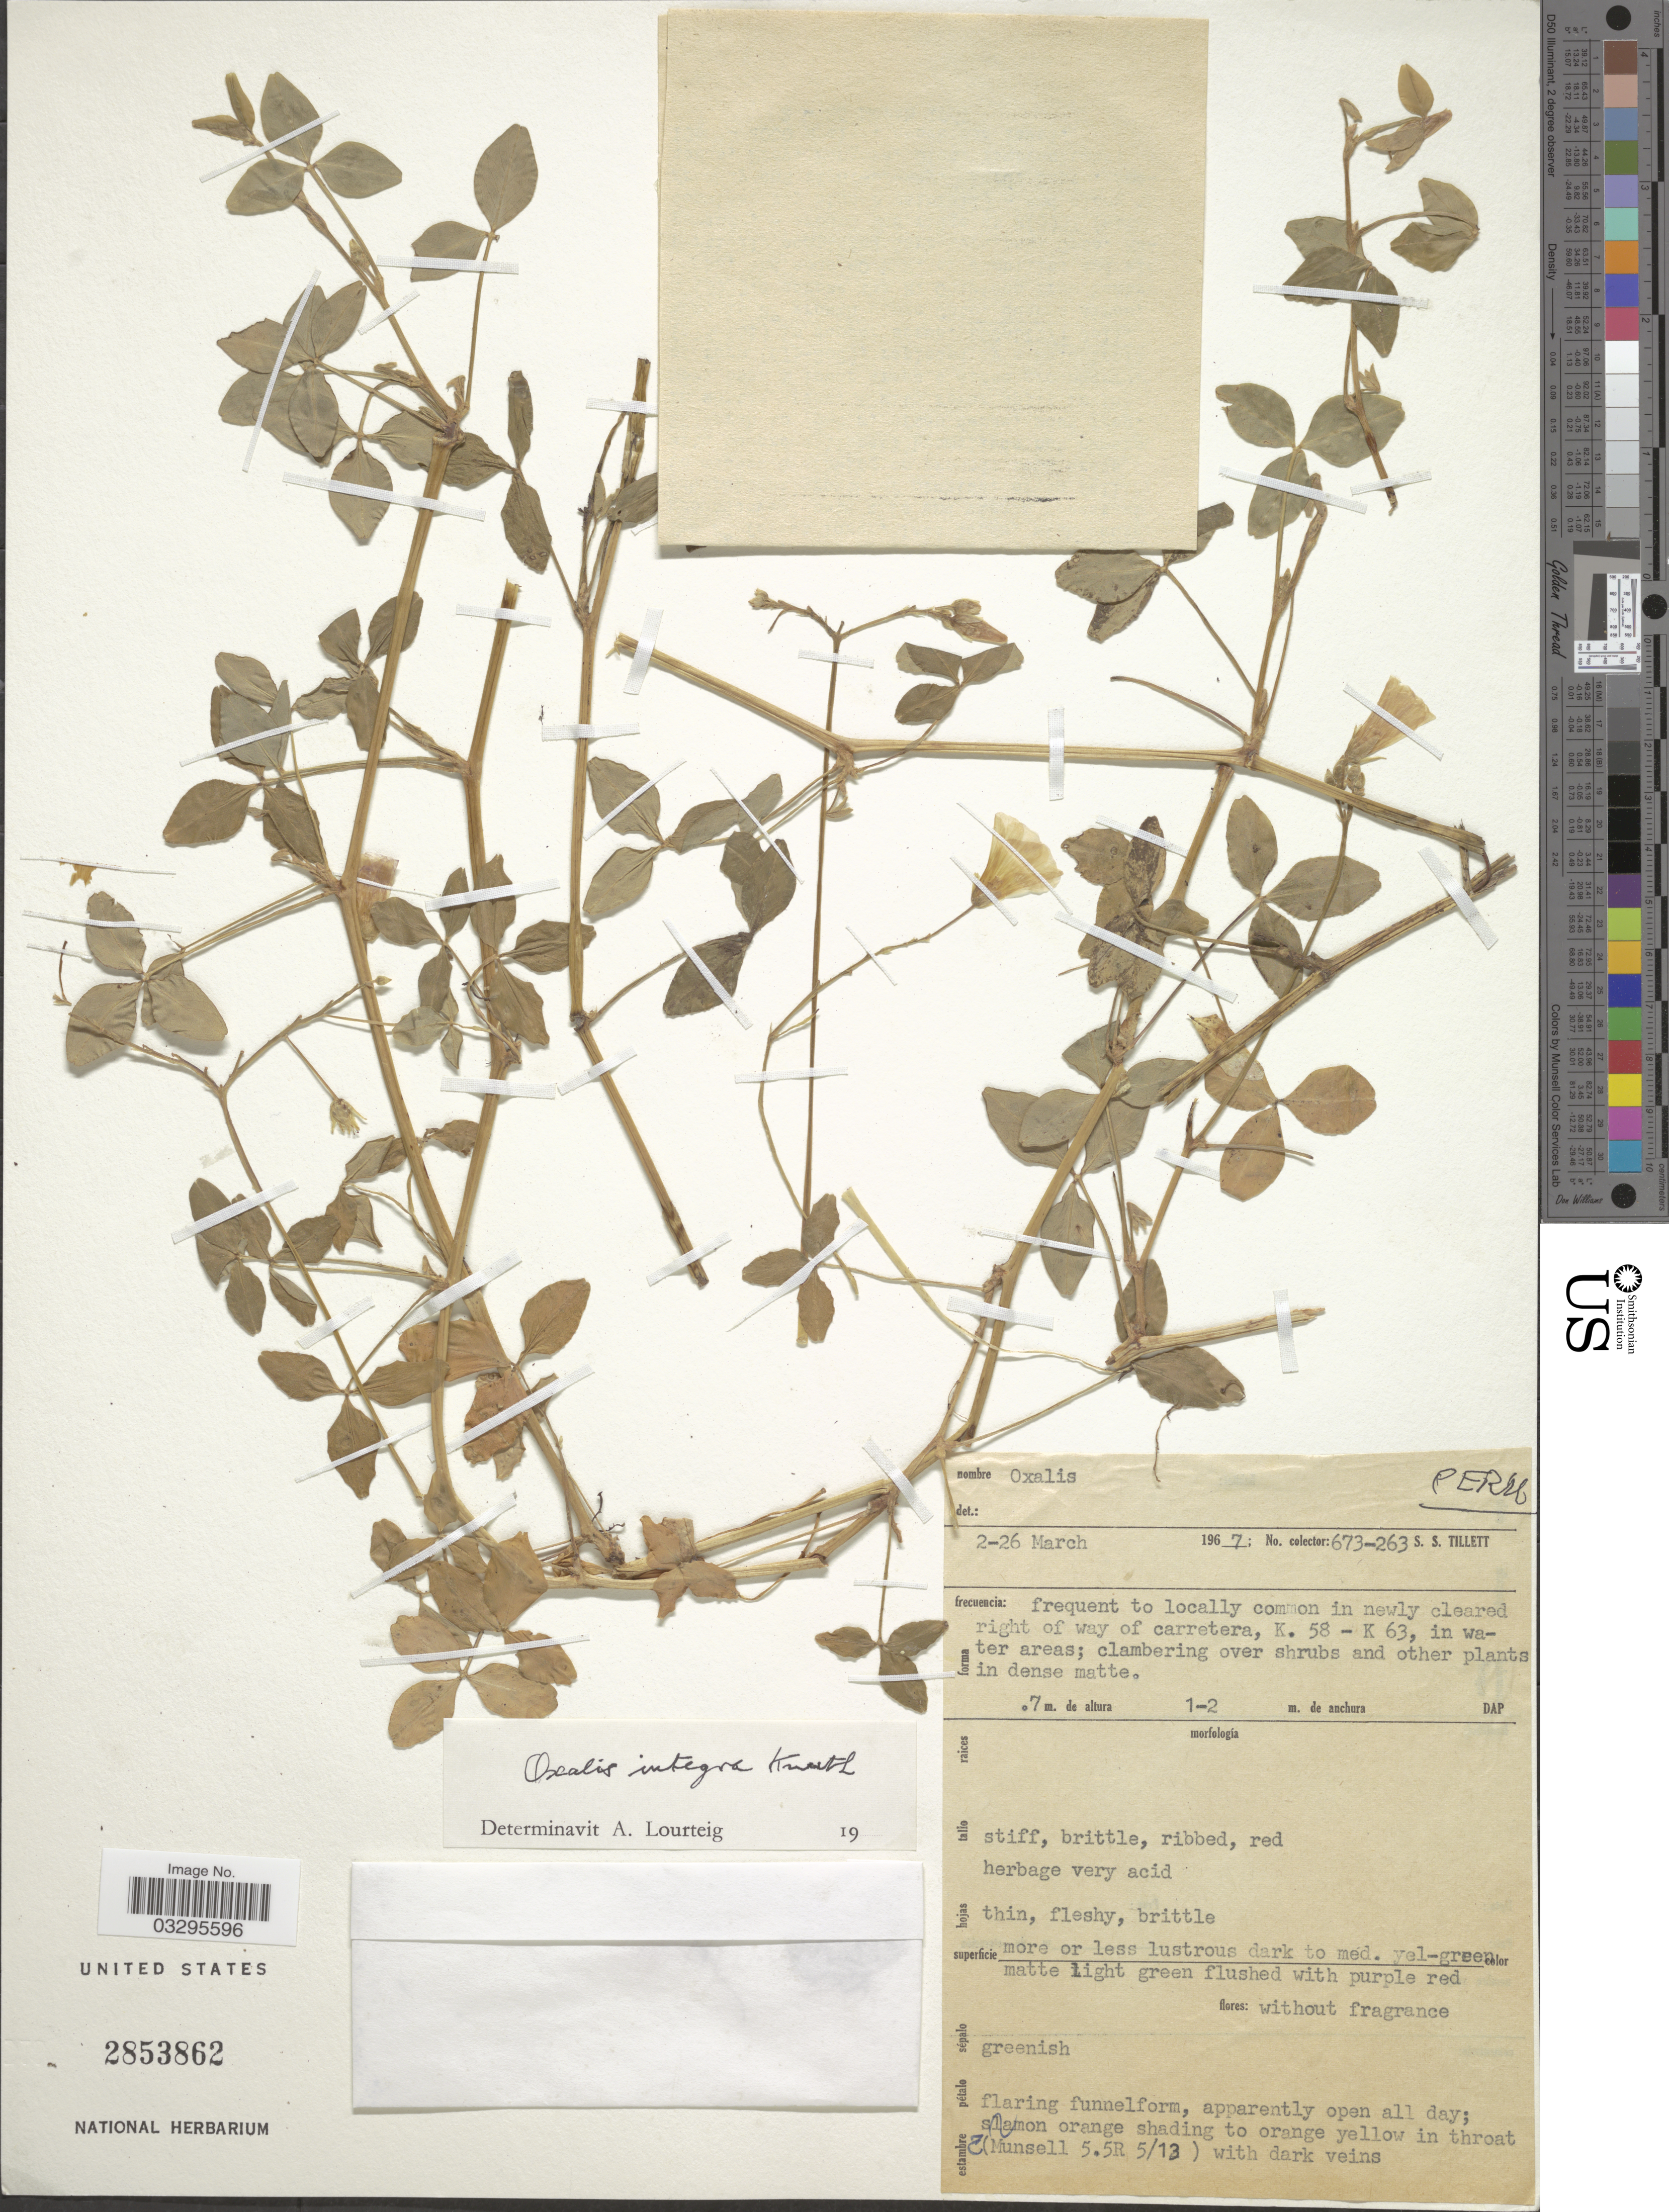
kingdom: Plantae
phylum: Tracheophyta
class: Magnoliopsida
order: Oxalidales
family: Oxalidaceae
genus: Oxalis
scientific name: Oxalis integra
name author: R. Knuth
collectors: S. S. Tillett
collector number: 673-263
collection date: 1967-03-02/1967-03-26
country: Peru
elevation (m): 7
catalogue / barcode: US 2853862